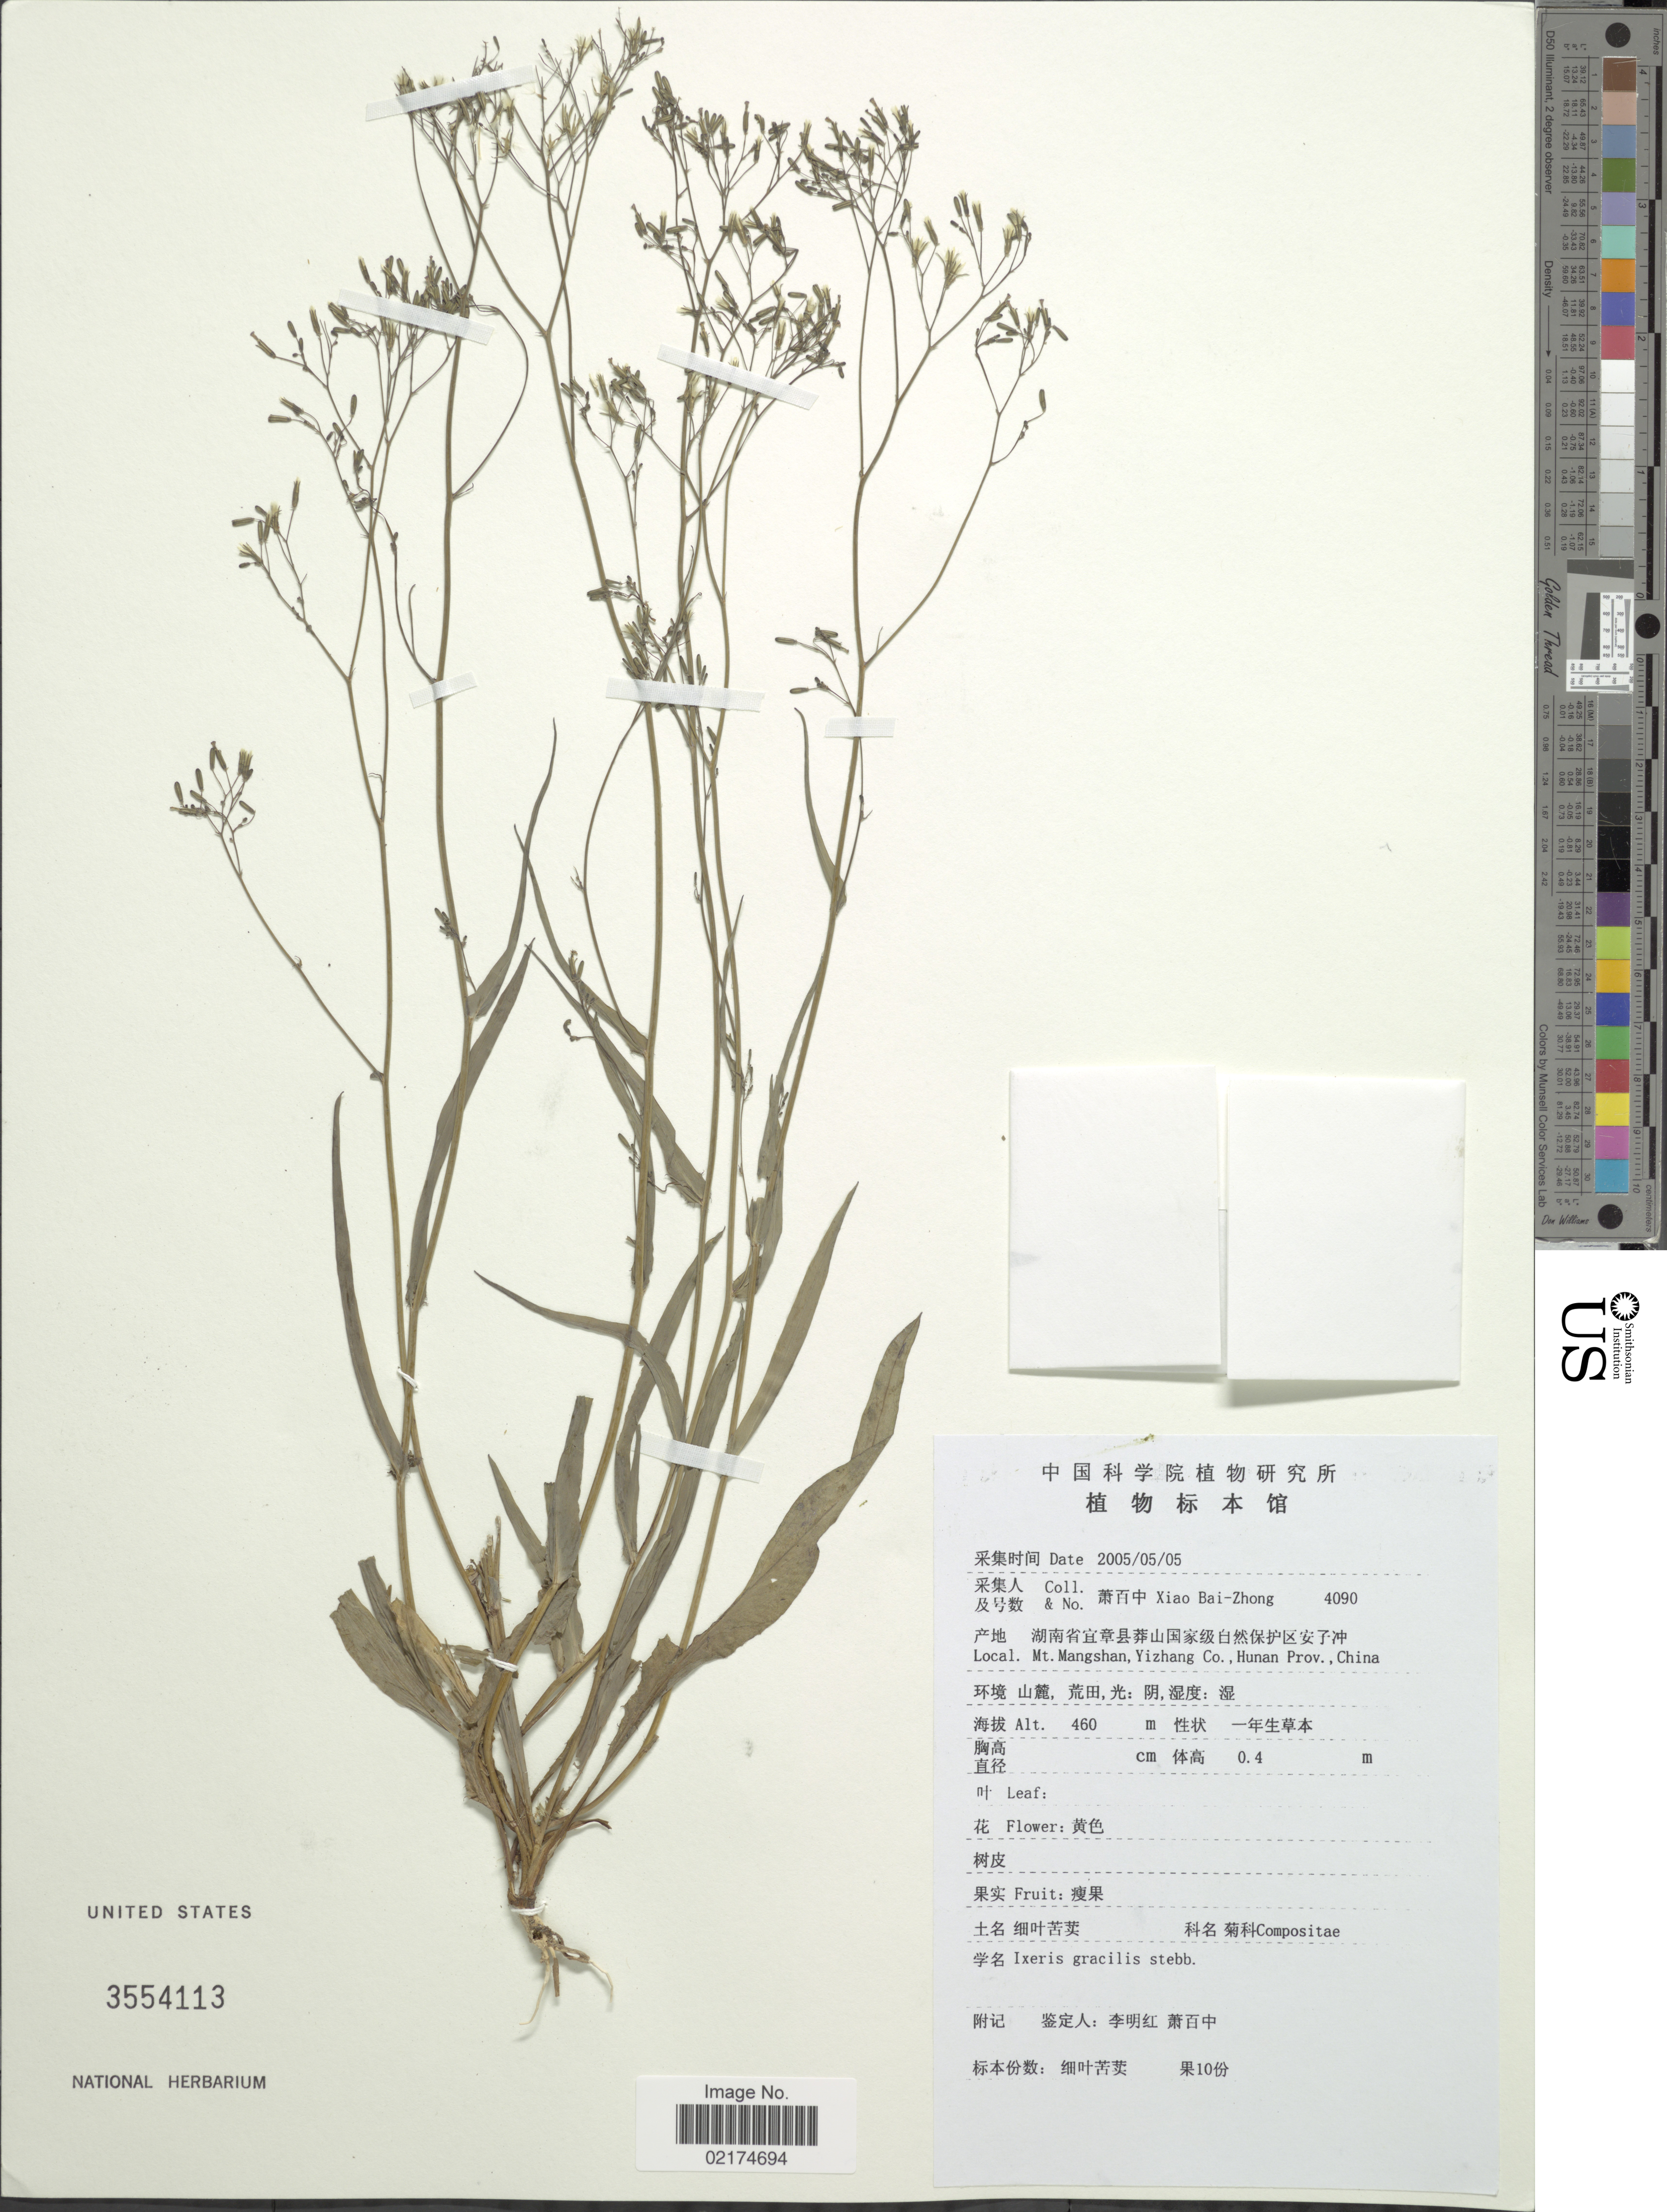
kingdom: Plantae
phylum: Tracheophyta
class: Magnoliopsida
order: Asterales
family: Asteraceae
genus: Ixeridium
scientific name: Ixeridium gracile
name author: (DC.) Pak & Kawano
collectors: B. Z. Xiao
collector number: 4090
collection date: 2005-05-05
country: China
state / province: Hunan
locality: Mt. Mangshan, Yizhang Co.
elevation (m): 460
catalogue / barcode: US 3554113